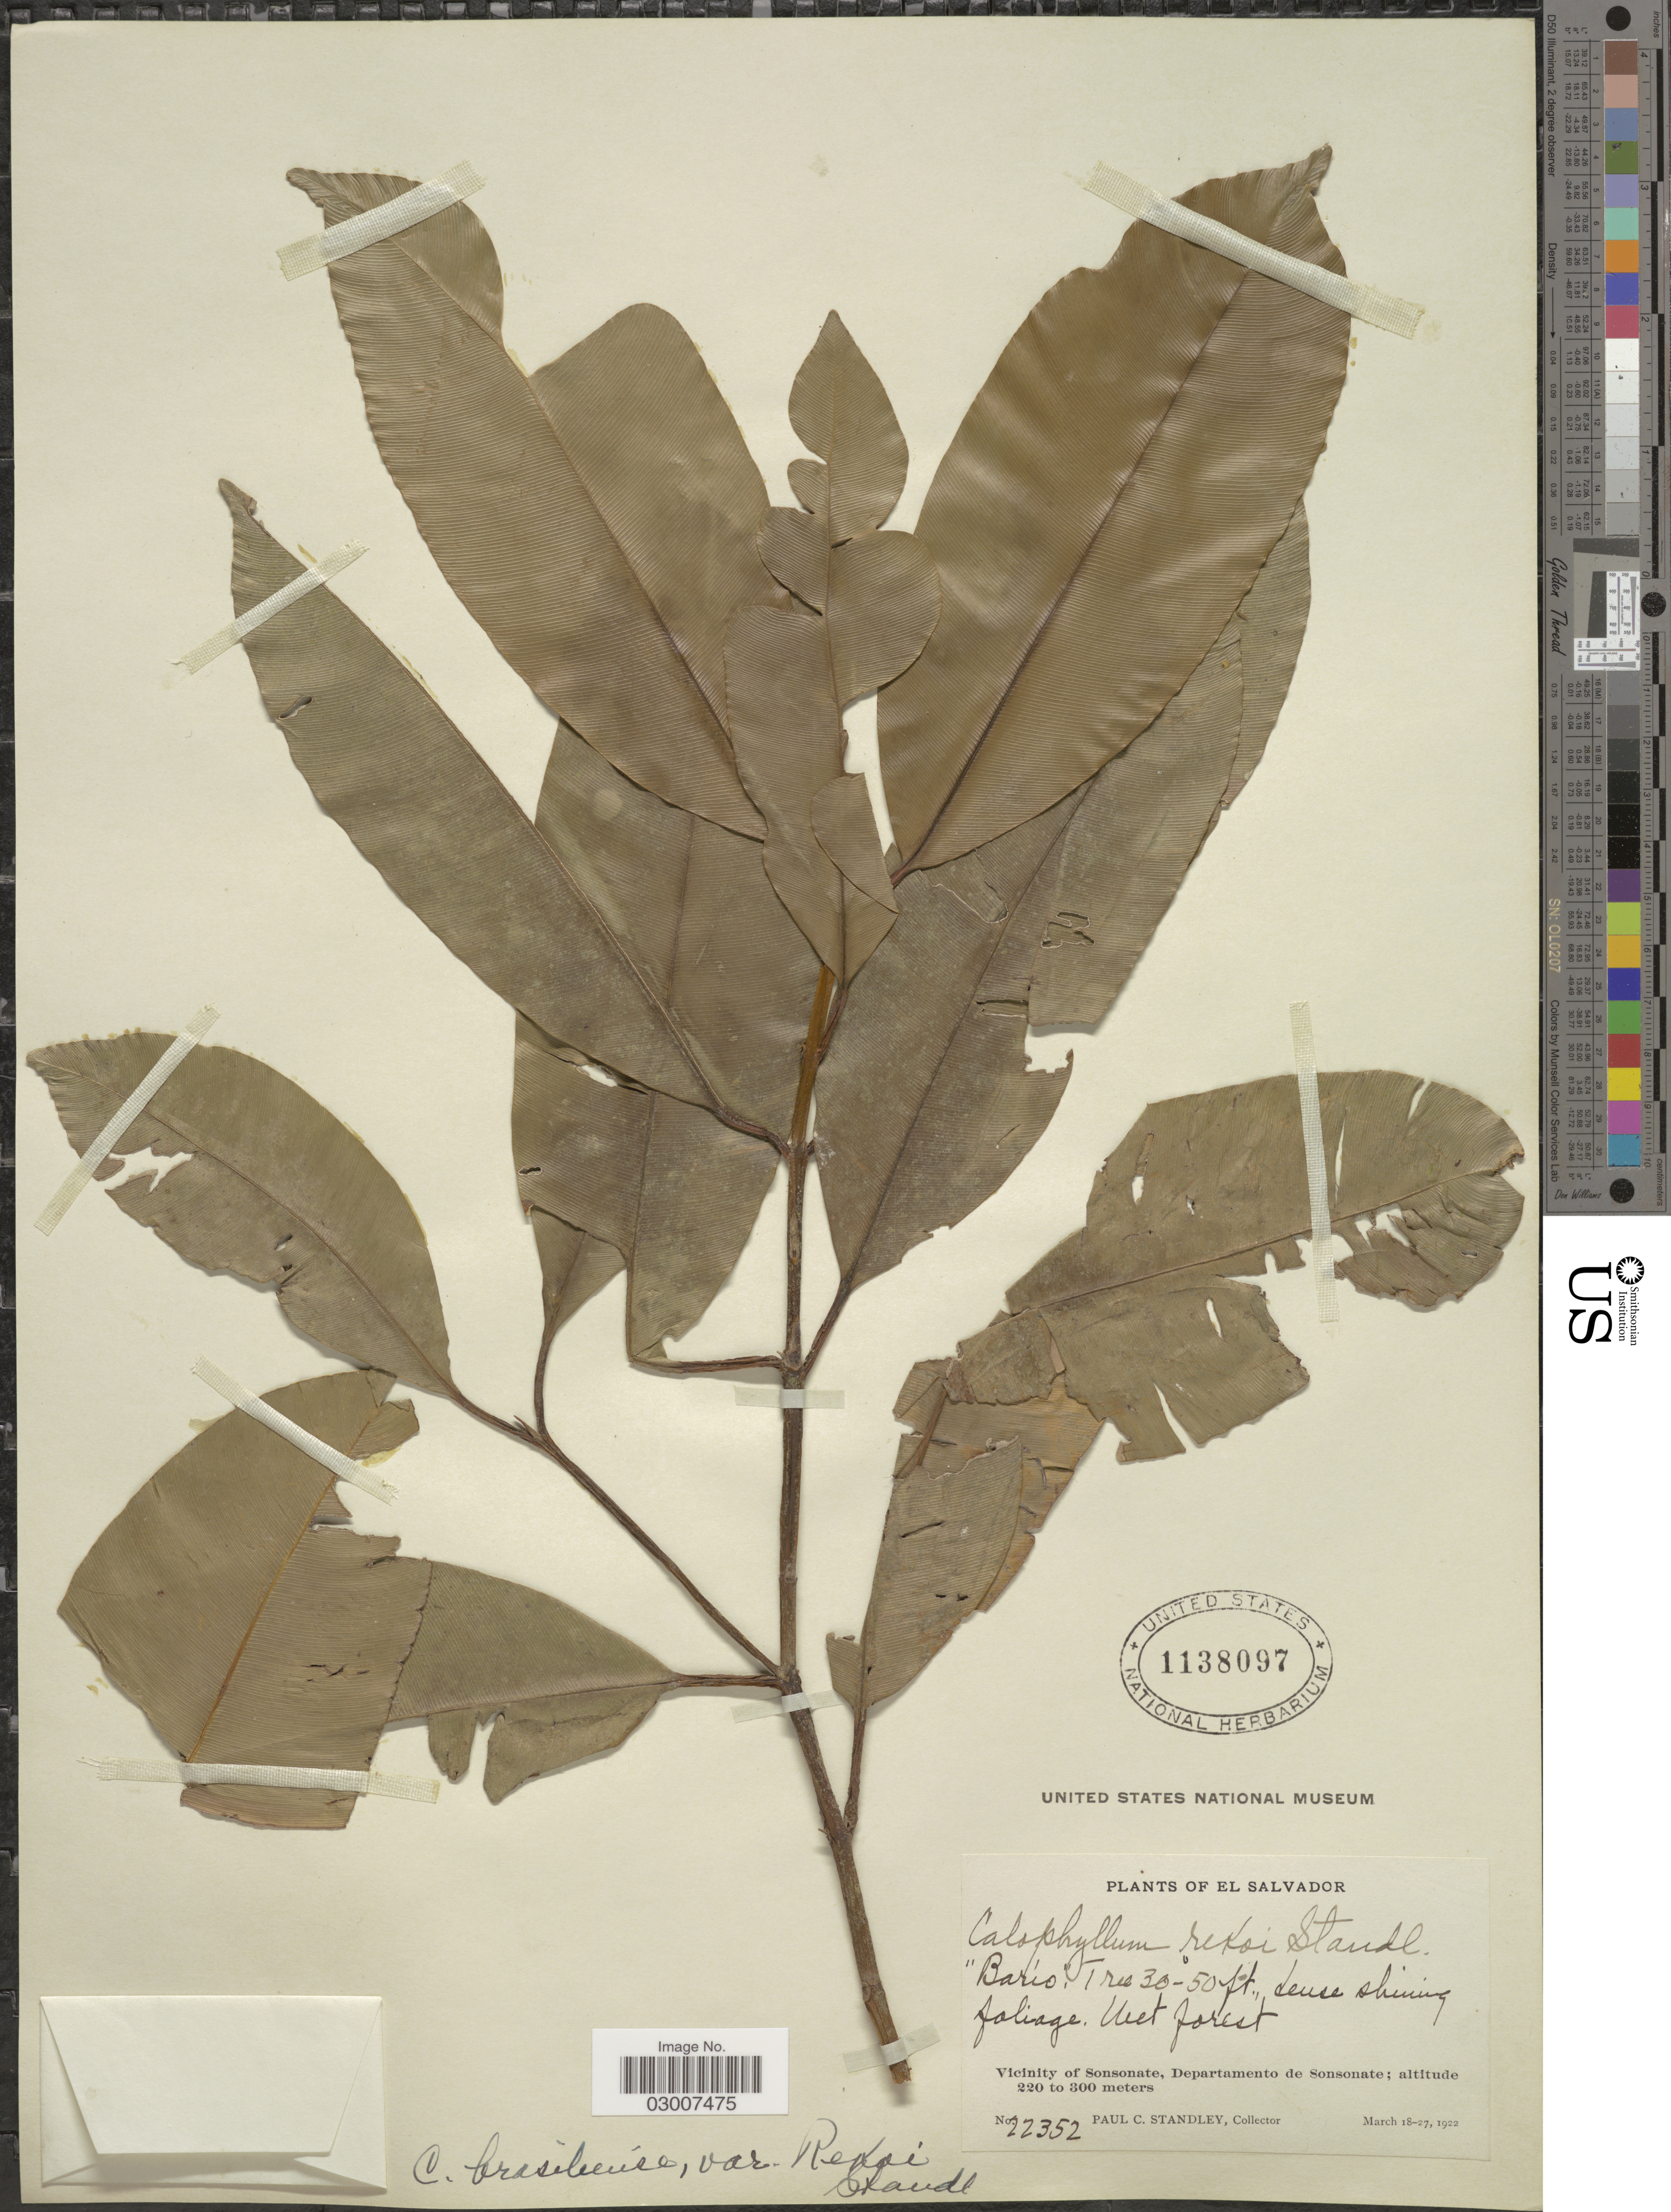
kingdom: Plantae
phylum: Tracheophyta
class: Magnoliopsida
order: Malpighiales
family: Calophyllaceae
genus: Calophyllum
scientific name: Calophyllum brasiliense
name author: Cambess.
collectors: P. C. Standley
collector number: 22352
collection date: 1922-03-18/1922-03-27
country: El Salvador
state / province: Sonsonate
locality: Vicinity of Sonsonate, Departamento de Sonsonate.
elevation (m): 220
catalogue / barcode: US 1138097